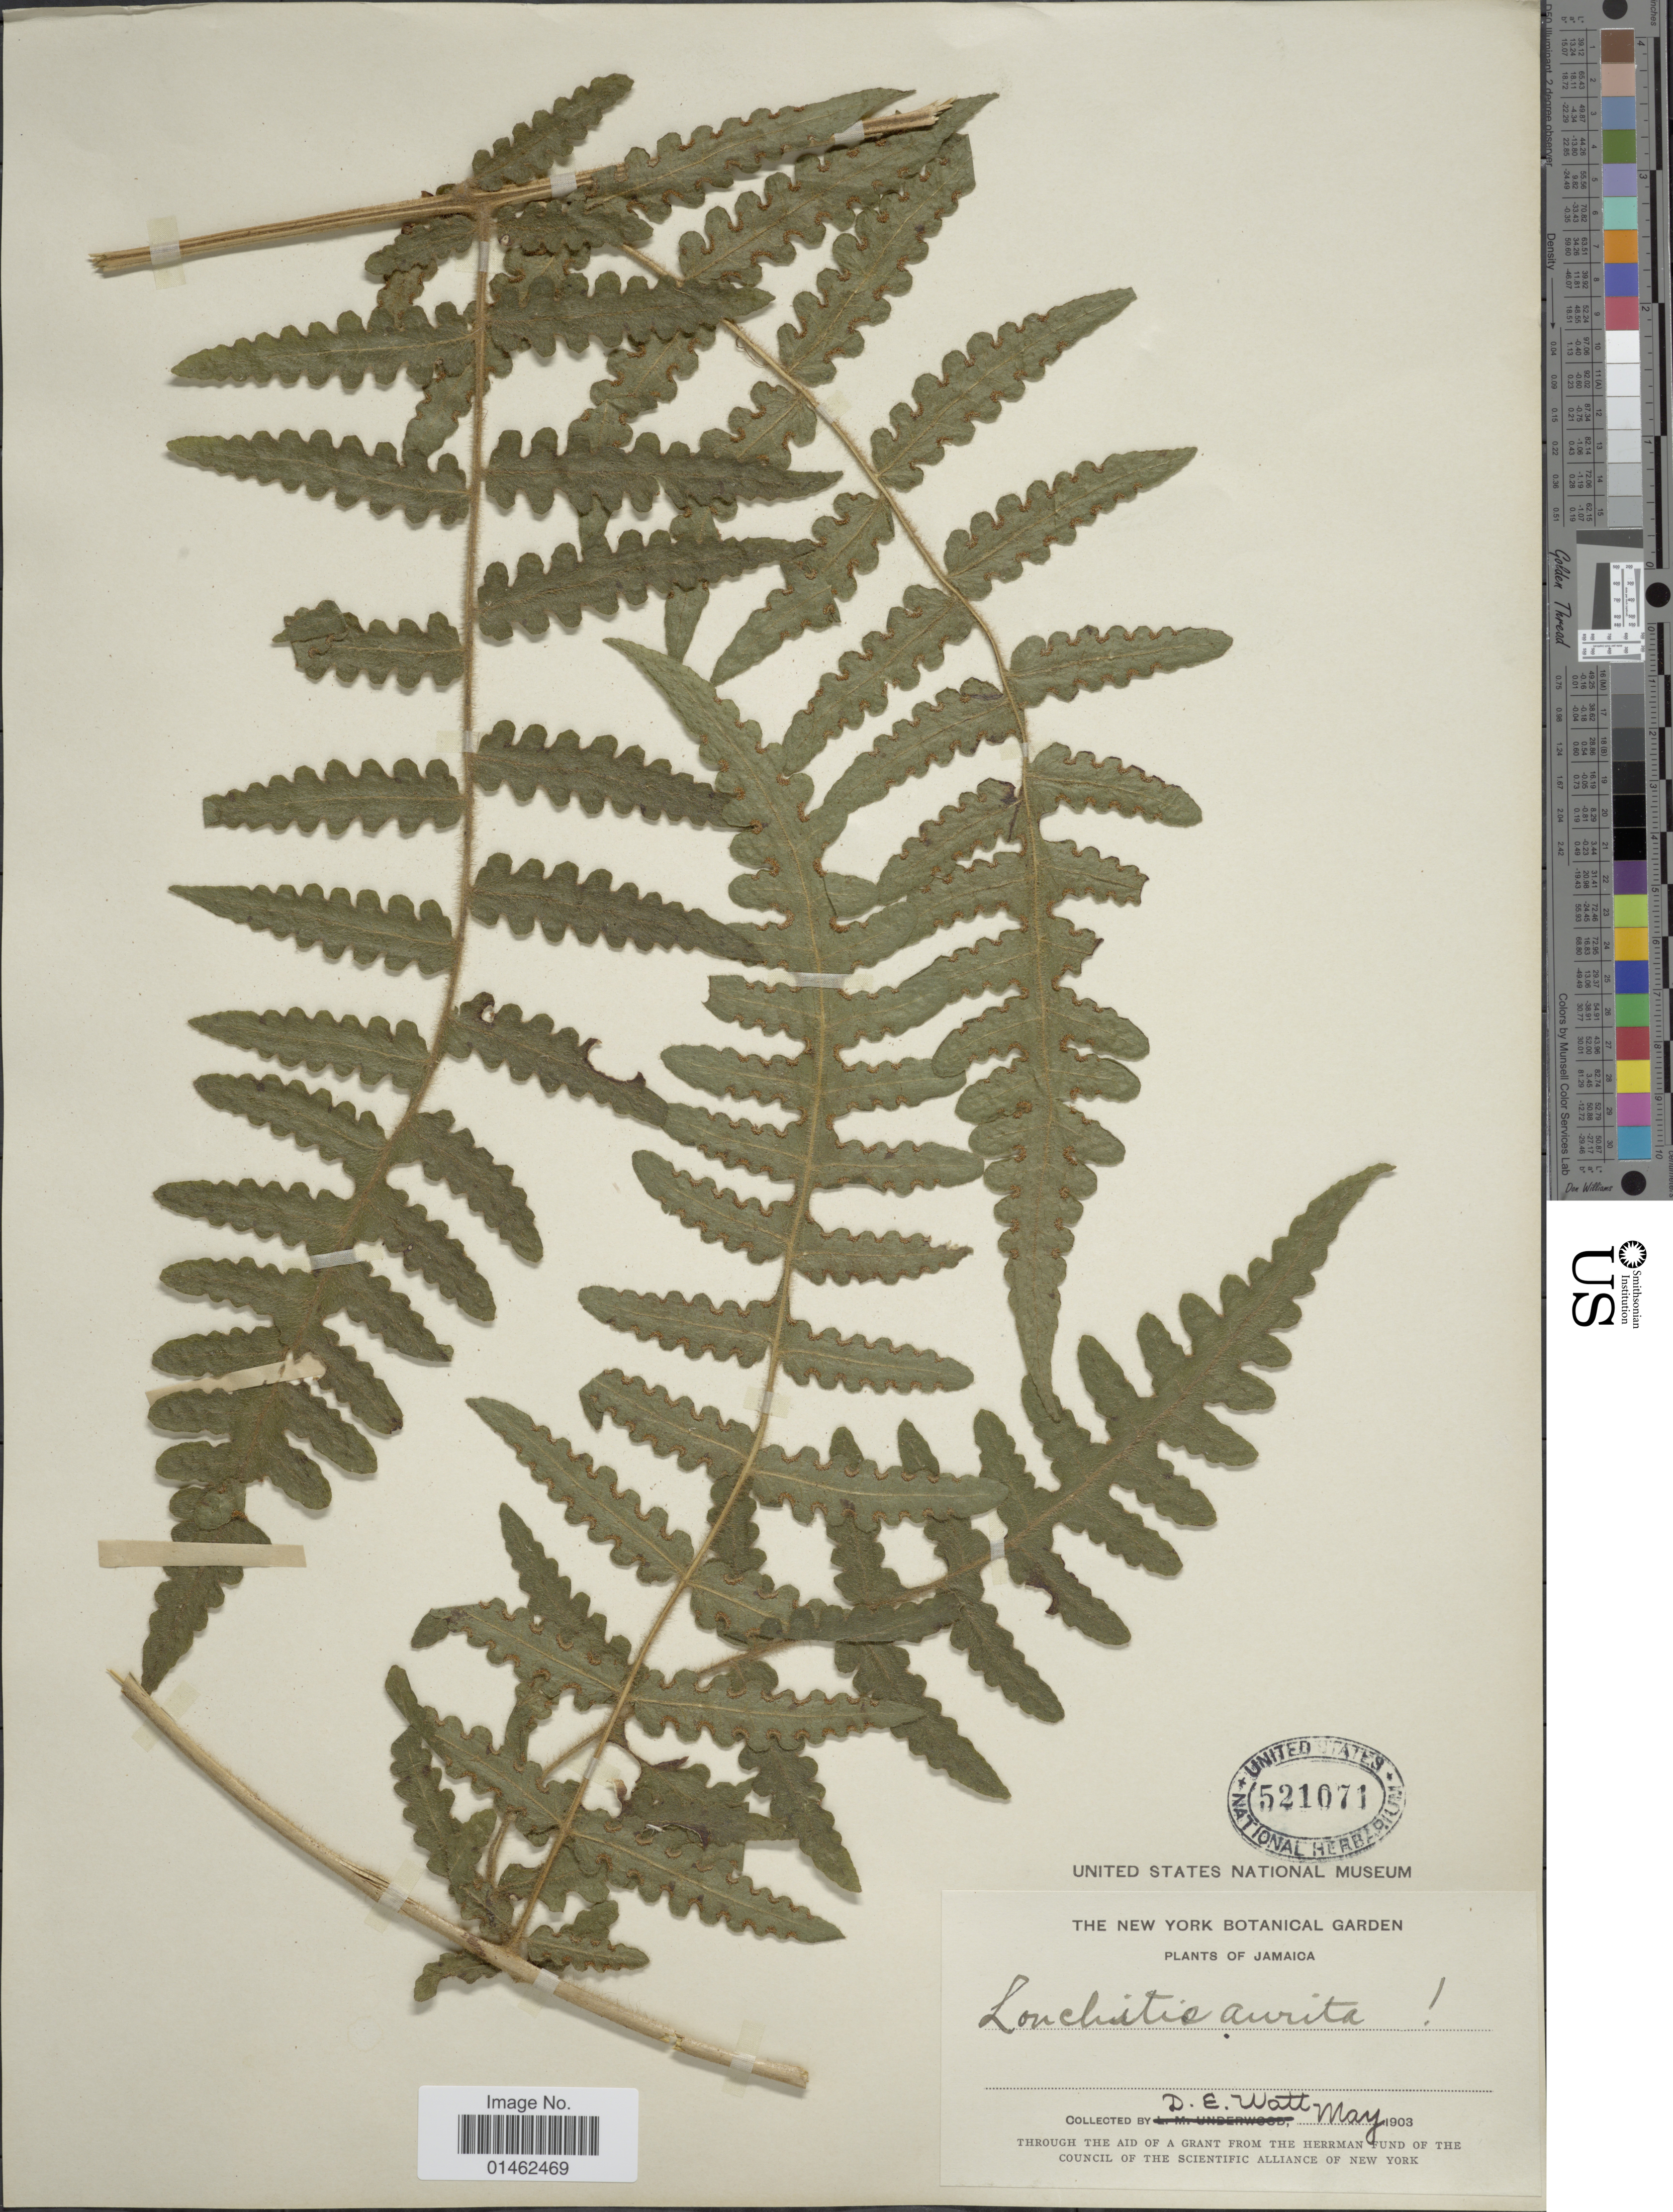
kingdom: Plantae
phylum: Tracheophyta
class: Polypodiopsida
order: Polypodiales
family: Dennstaedtiaceae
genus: Blotiella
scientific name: Blotiella lindeniana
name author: (Hook.) R.M. Tryon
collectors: D. Watt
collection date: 1903-05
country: Jamaica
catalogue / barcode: US 521071